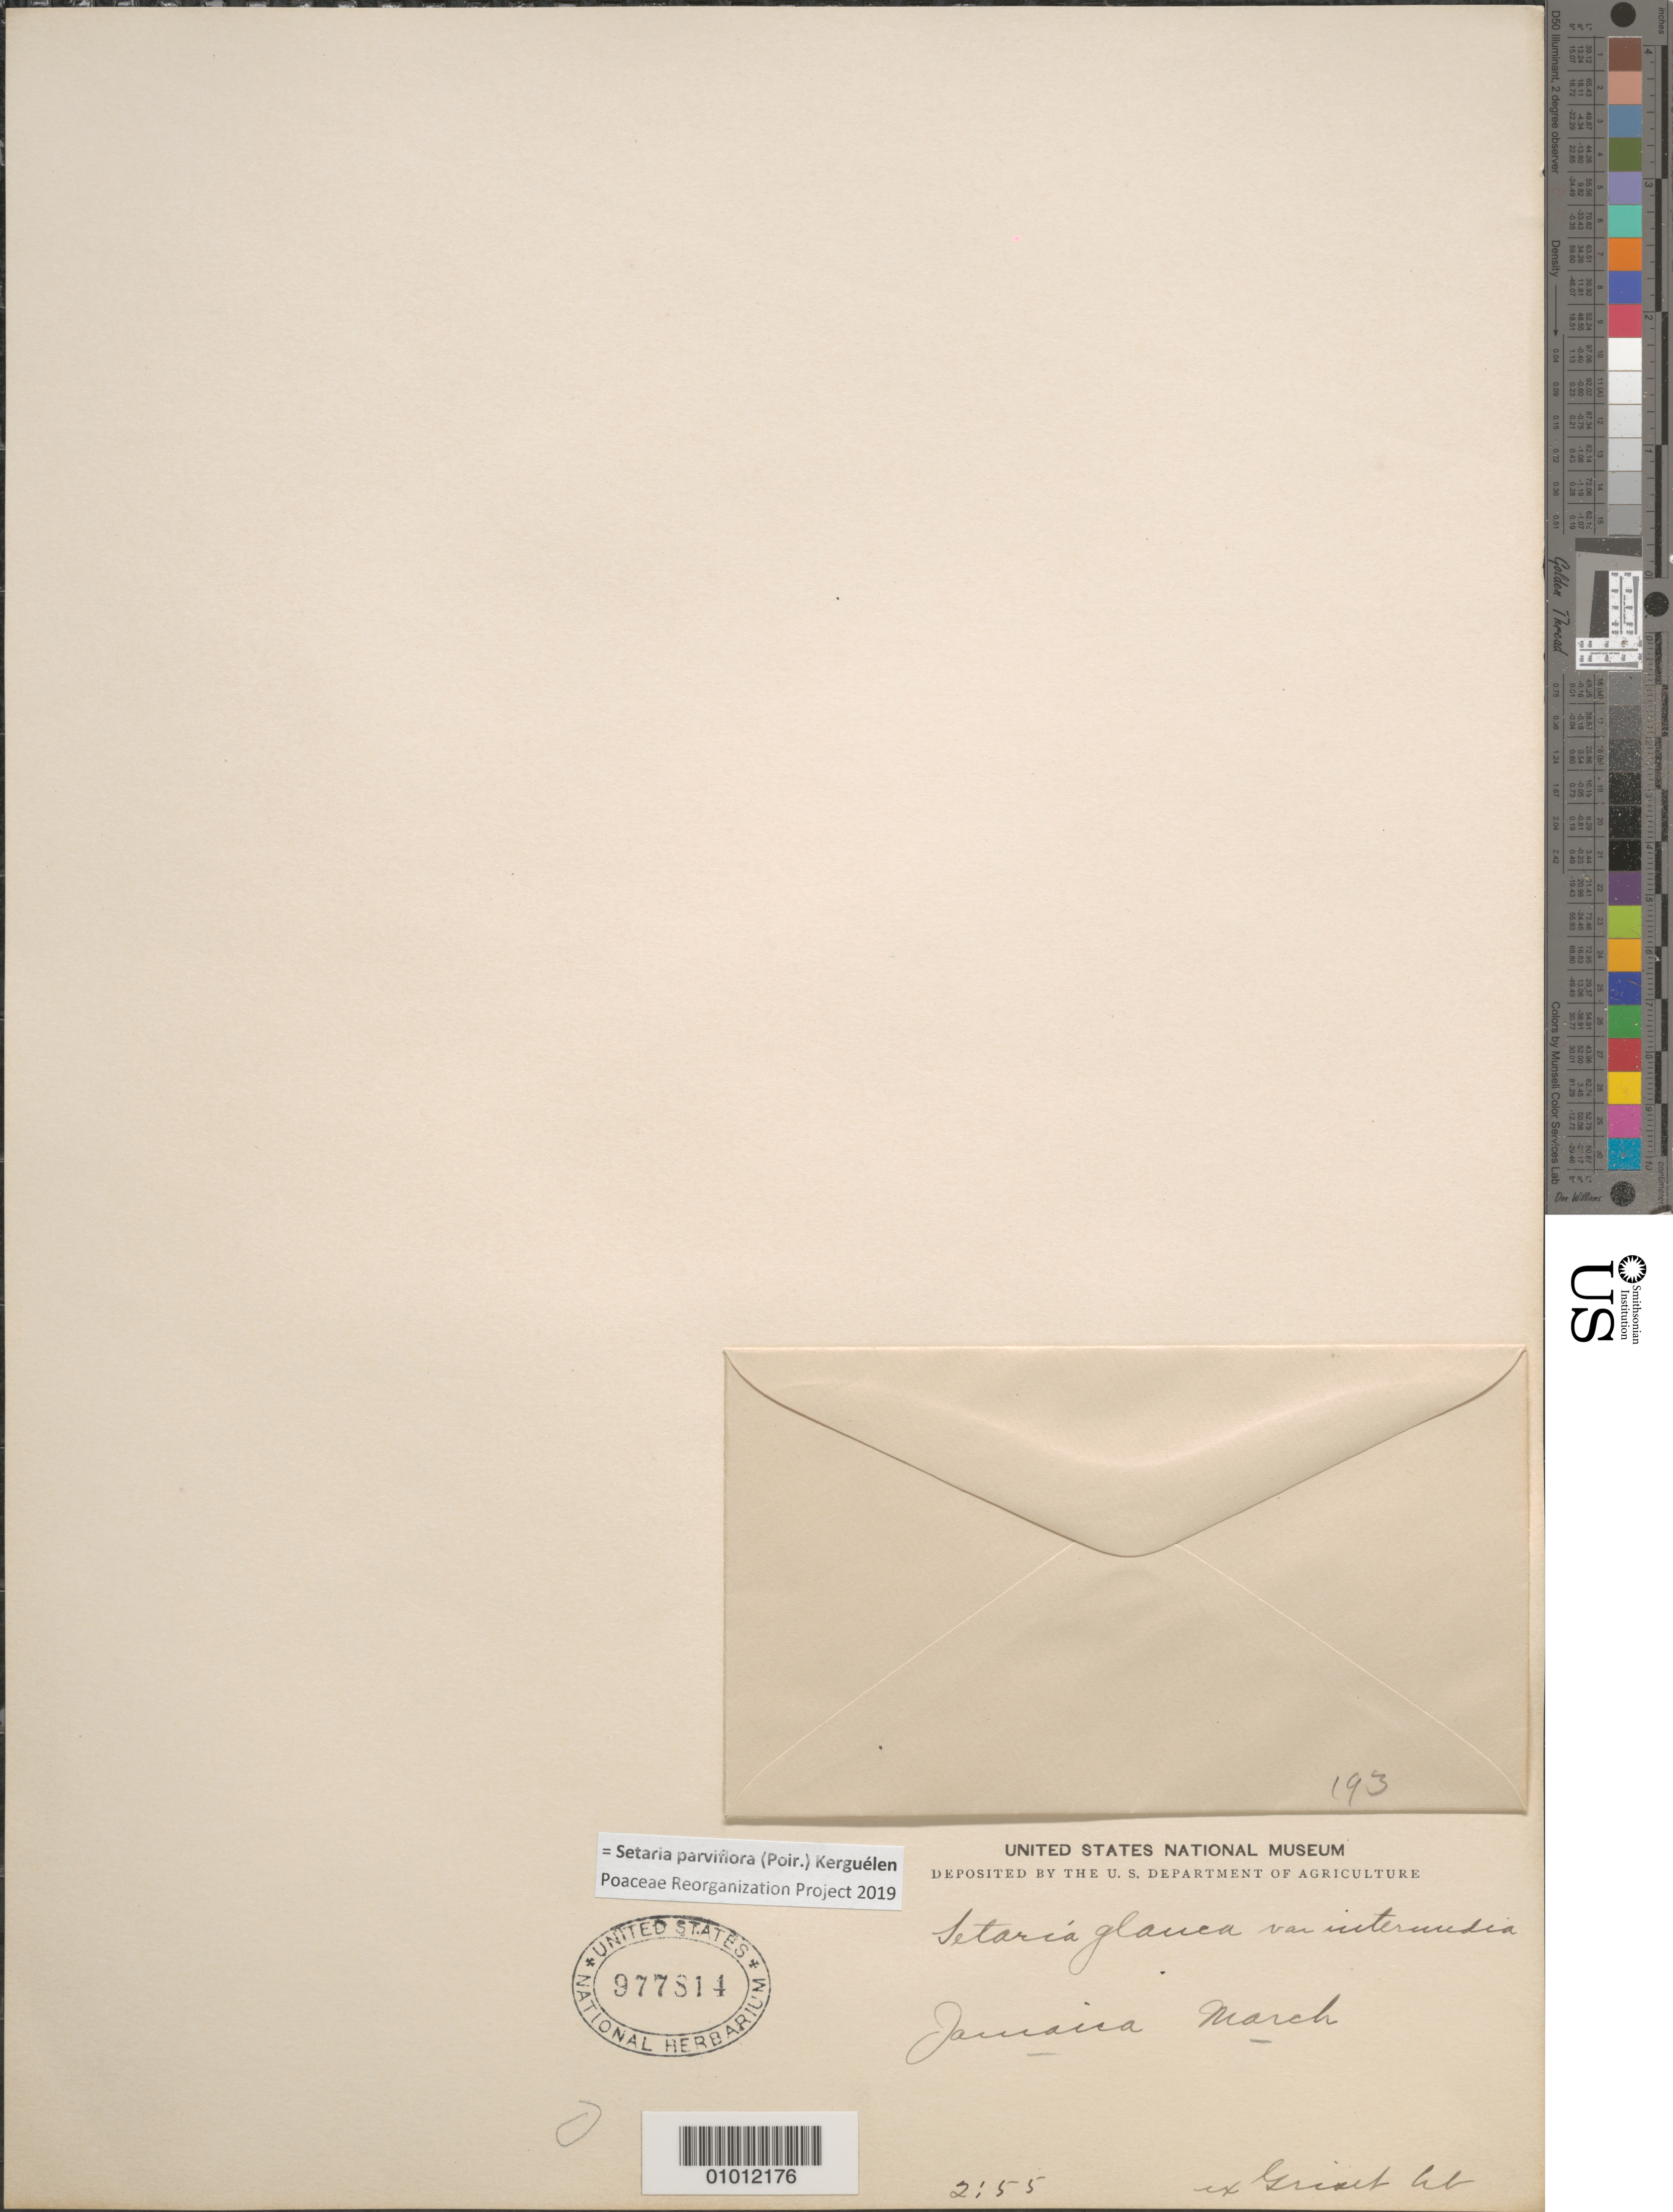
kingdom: Plantae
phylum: Tracheophyta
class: Liliopsida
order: Poales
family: Poaceae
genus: Setaria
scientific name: Setaria parviflora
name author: (Poir.) Kerguélen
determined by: Poaceae Reorganization Project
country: Jamaica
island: Jamaica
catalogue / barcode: US 977814